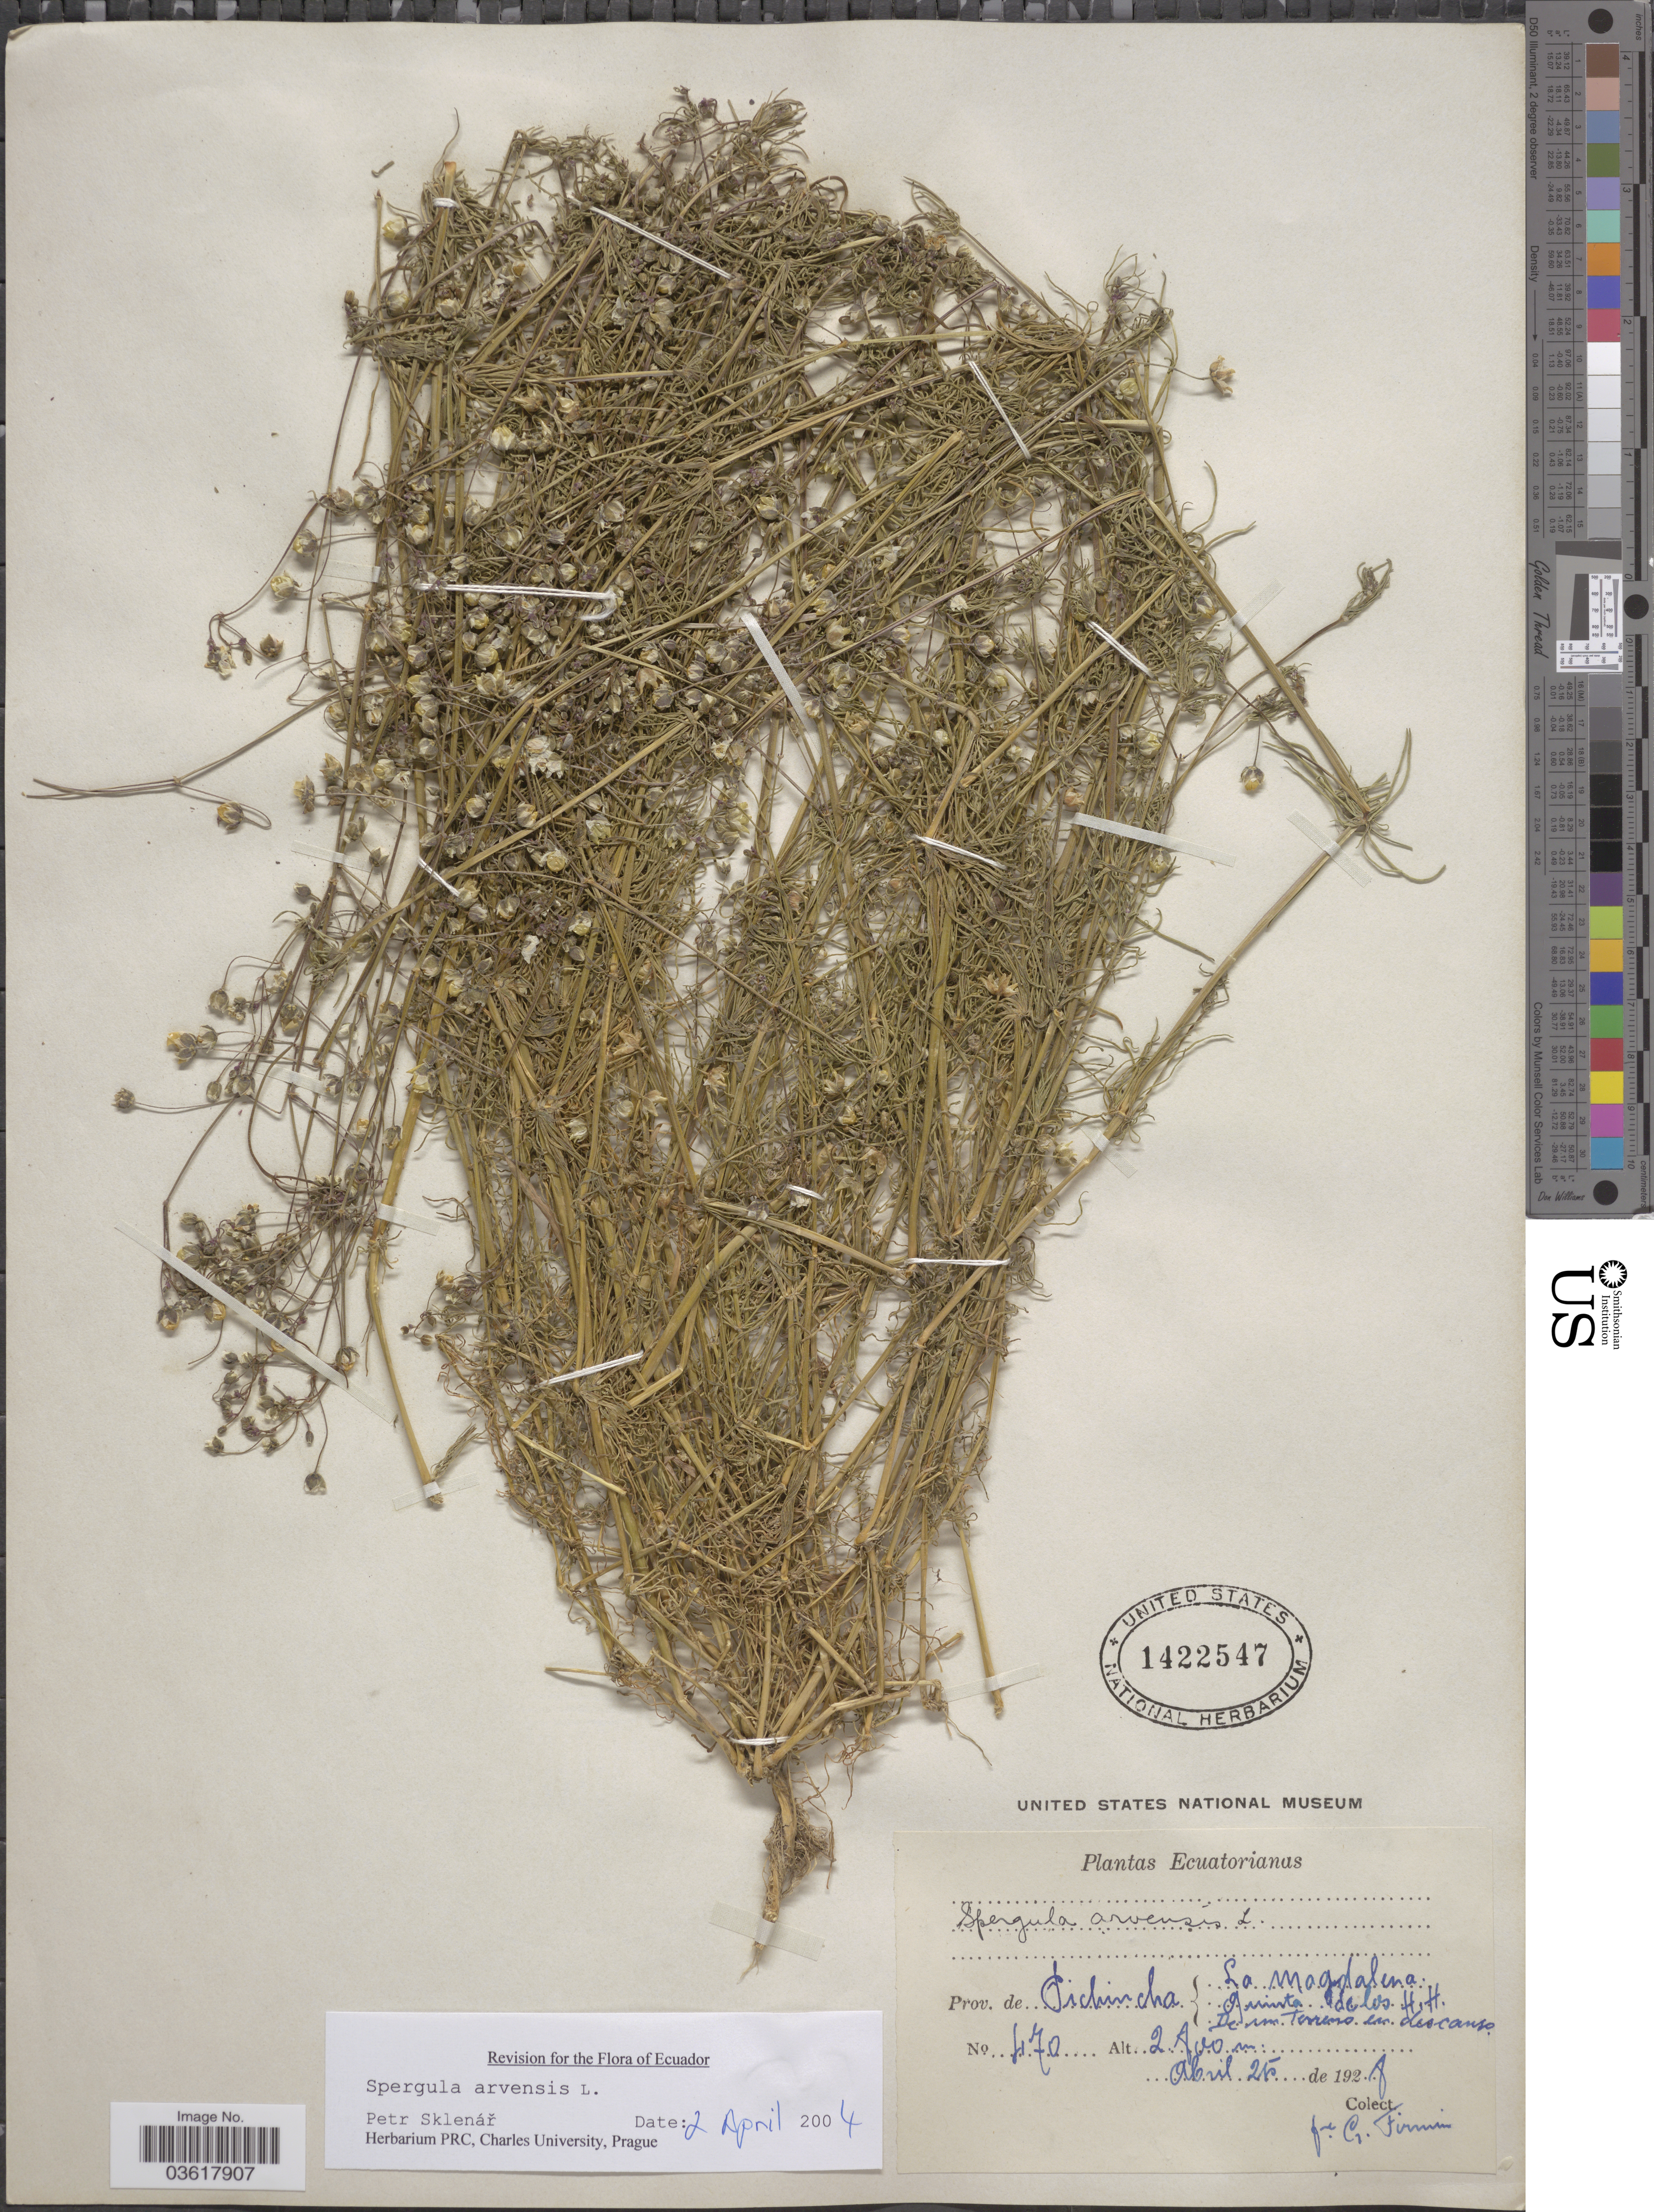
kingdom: Plantae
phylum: Tracheophyta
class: Magnoliopsida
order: Caryophyllales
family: Caryophyllaceae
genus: Spergula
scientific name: Spergula arvensis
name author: L.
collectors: F. Firmin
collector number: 470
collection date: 1928-04-25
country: Ecuador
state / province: Pichincha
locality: La Magdalena. Quinta de los H. H.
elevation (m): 2800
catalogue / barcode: US 1422547